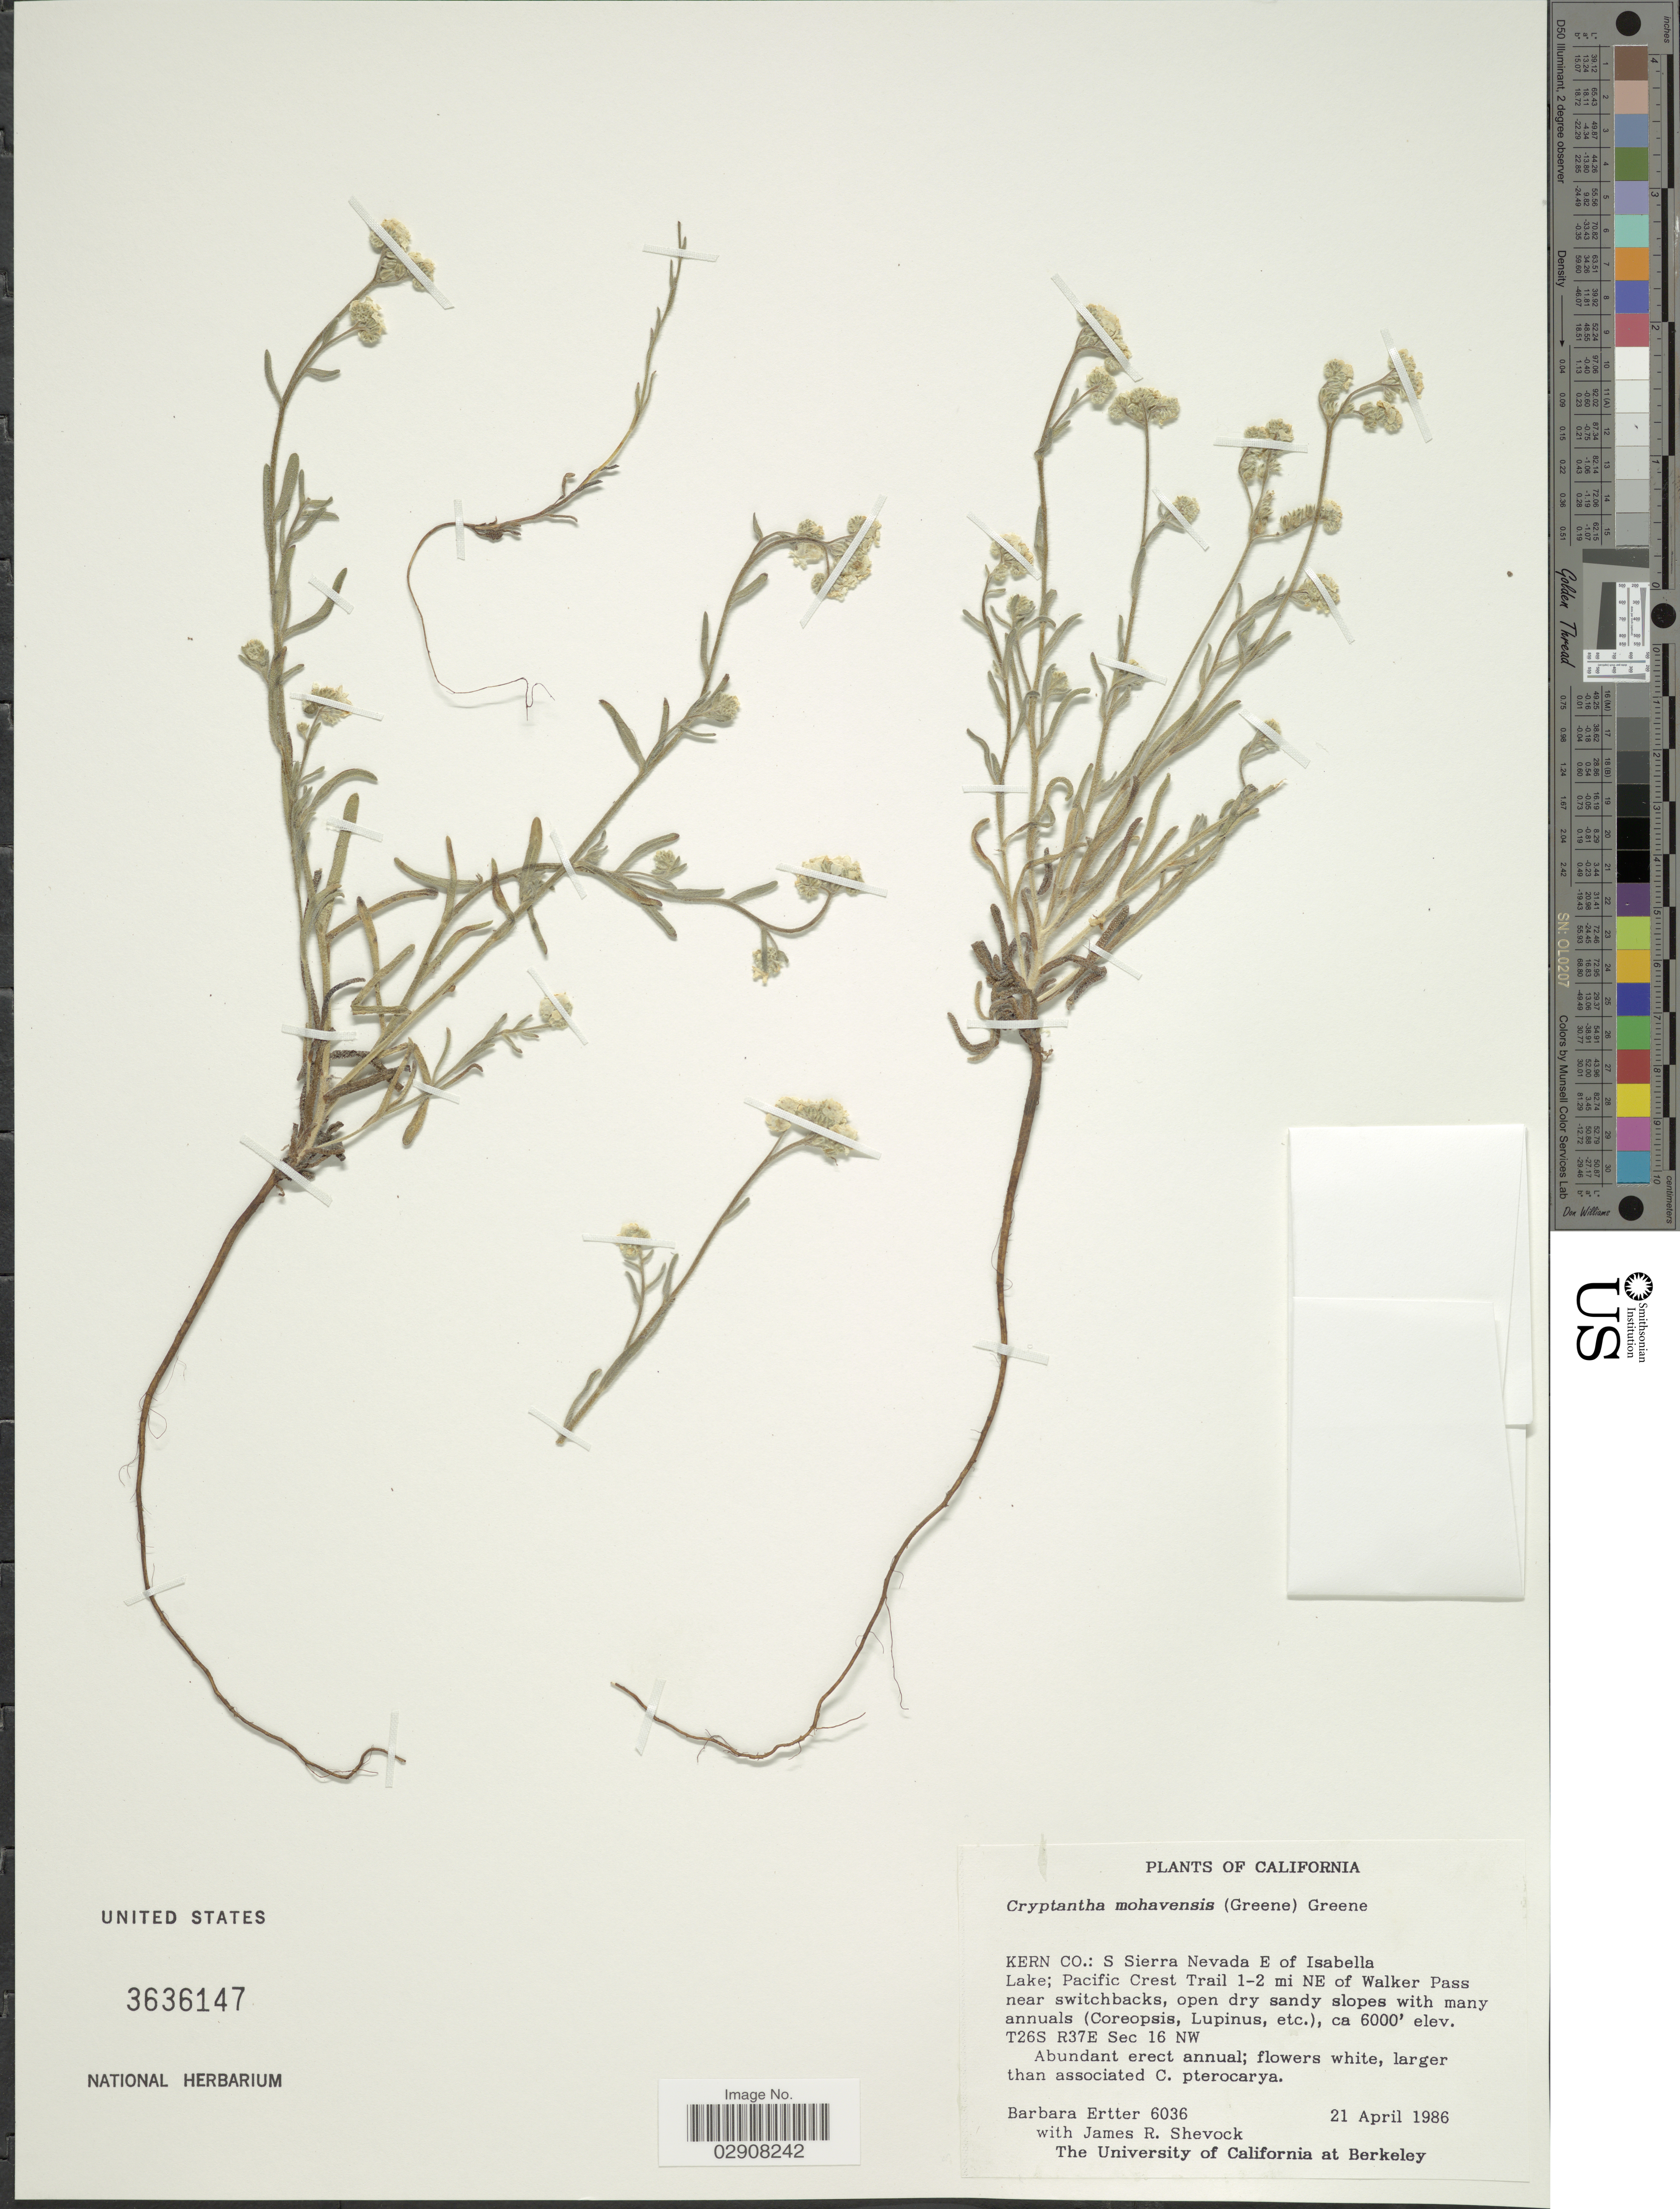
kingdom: Plantae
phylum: Tracheophyta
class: Magnoliopsida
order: Boraginales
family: Boraginaceae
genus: Cryptantha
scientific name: Cryptantha mohavensis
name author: (S.W. Greene) S.W. Greene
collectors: B. Ertter & J. R. Shevock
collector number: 6036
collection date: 1986-04-21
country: United States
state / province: California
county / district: Kern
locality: Kern Co.: S Sierra Nevada E of Isabella Lake; Pacific Crest Trail 1-2 mi NE of Walker Pass near switchbacks. T26S R37E Sec 16 NW.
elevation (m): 1829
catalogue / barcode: US 3636147